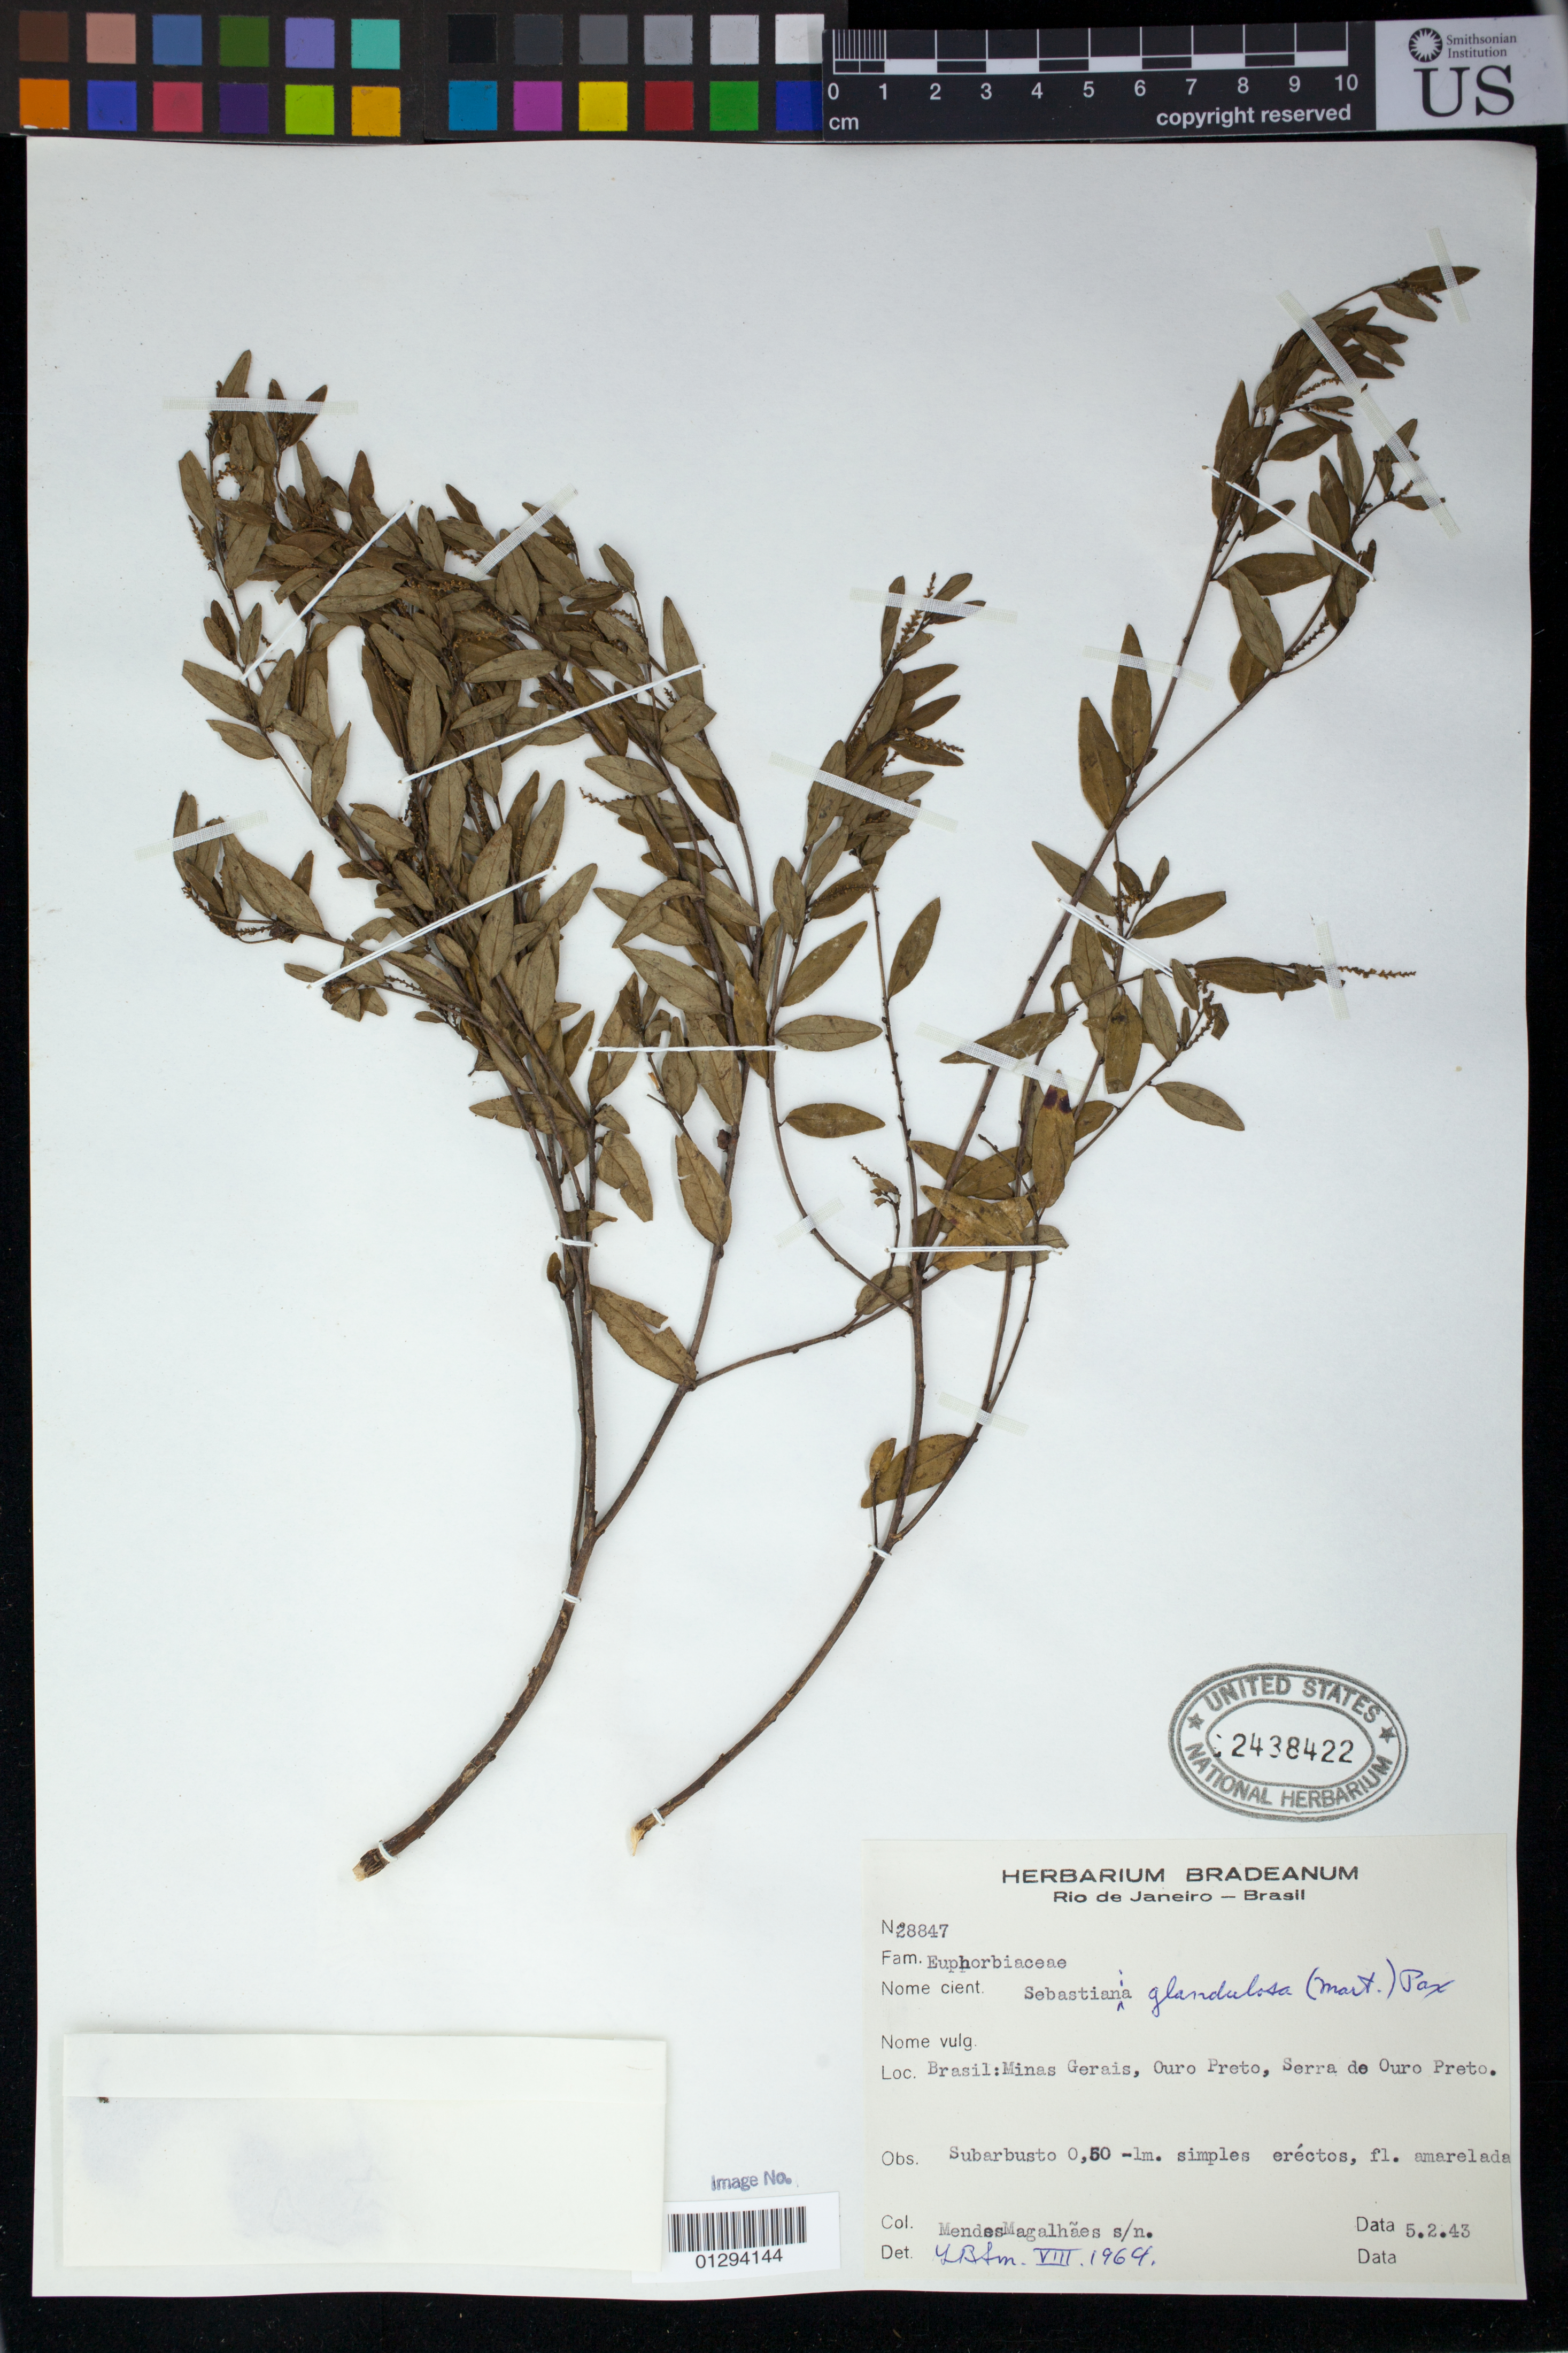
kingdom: Plantae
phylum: Tracheophyta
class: Magnoliopsida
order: Malpighiales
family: Euphorbiaceae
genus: Senefeldera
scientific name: Senefeldera glandulosa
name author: (Sw.) Müll. Arg.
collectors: M. Magalhães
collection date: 1943-02-05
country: Brazil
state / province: Minas Gerais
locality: Ouro Preto, Serra de Ouro Preto.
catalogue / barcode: US 2438422